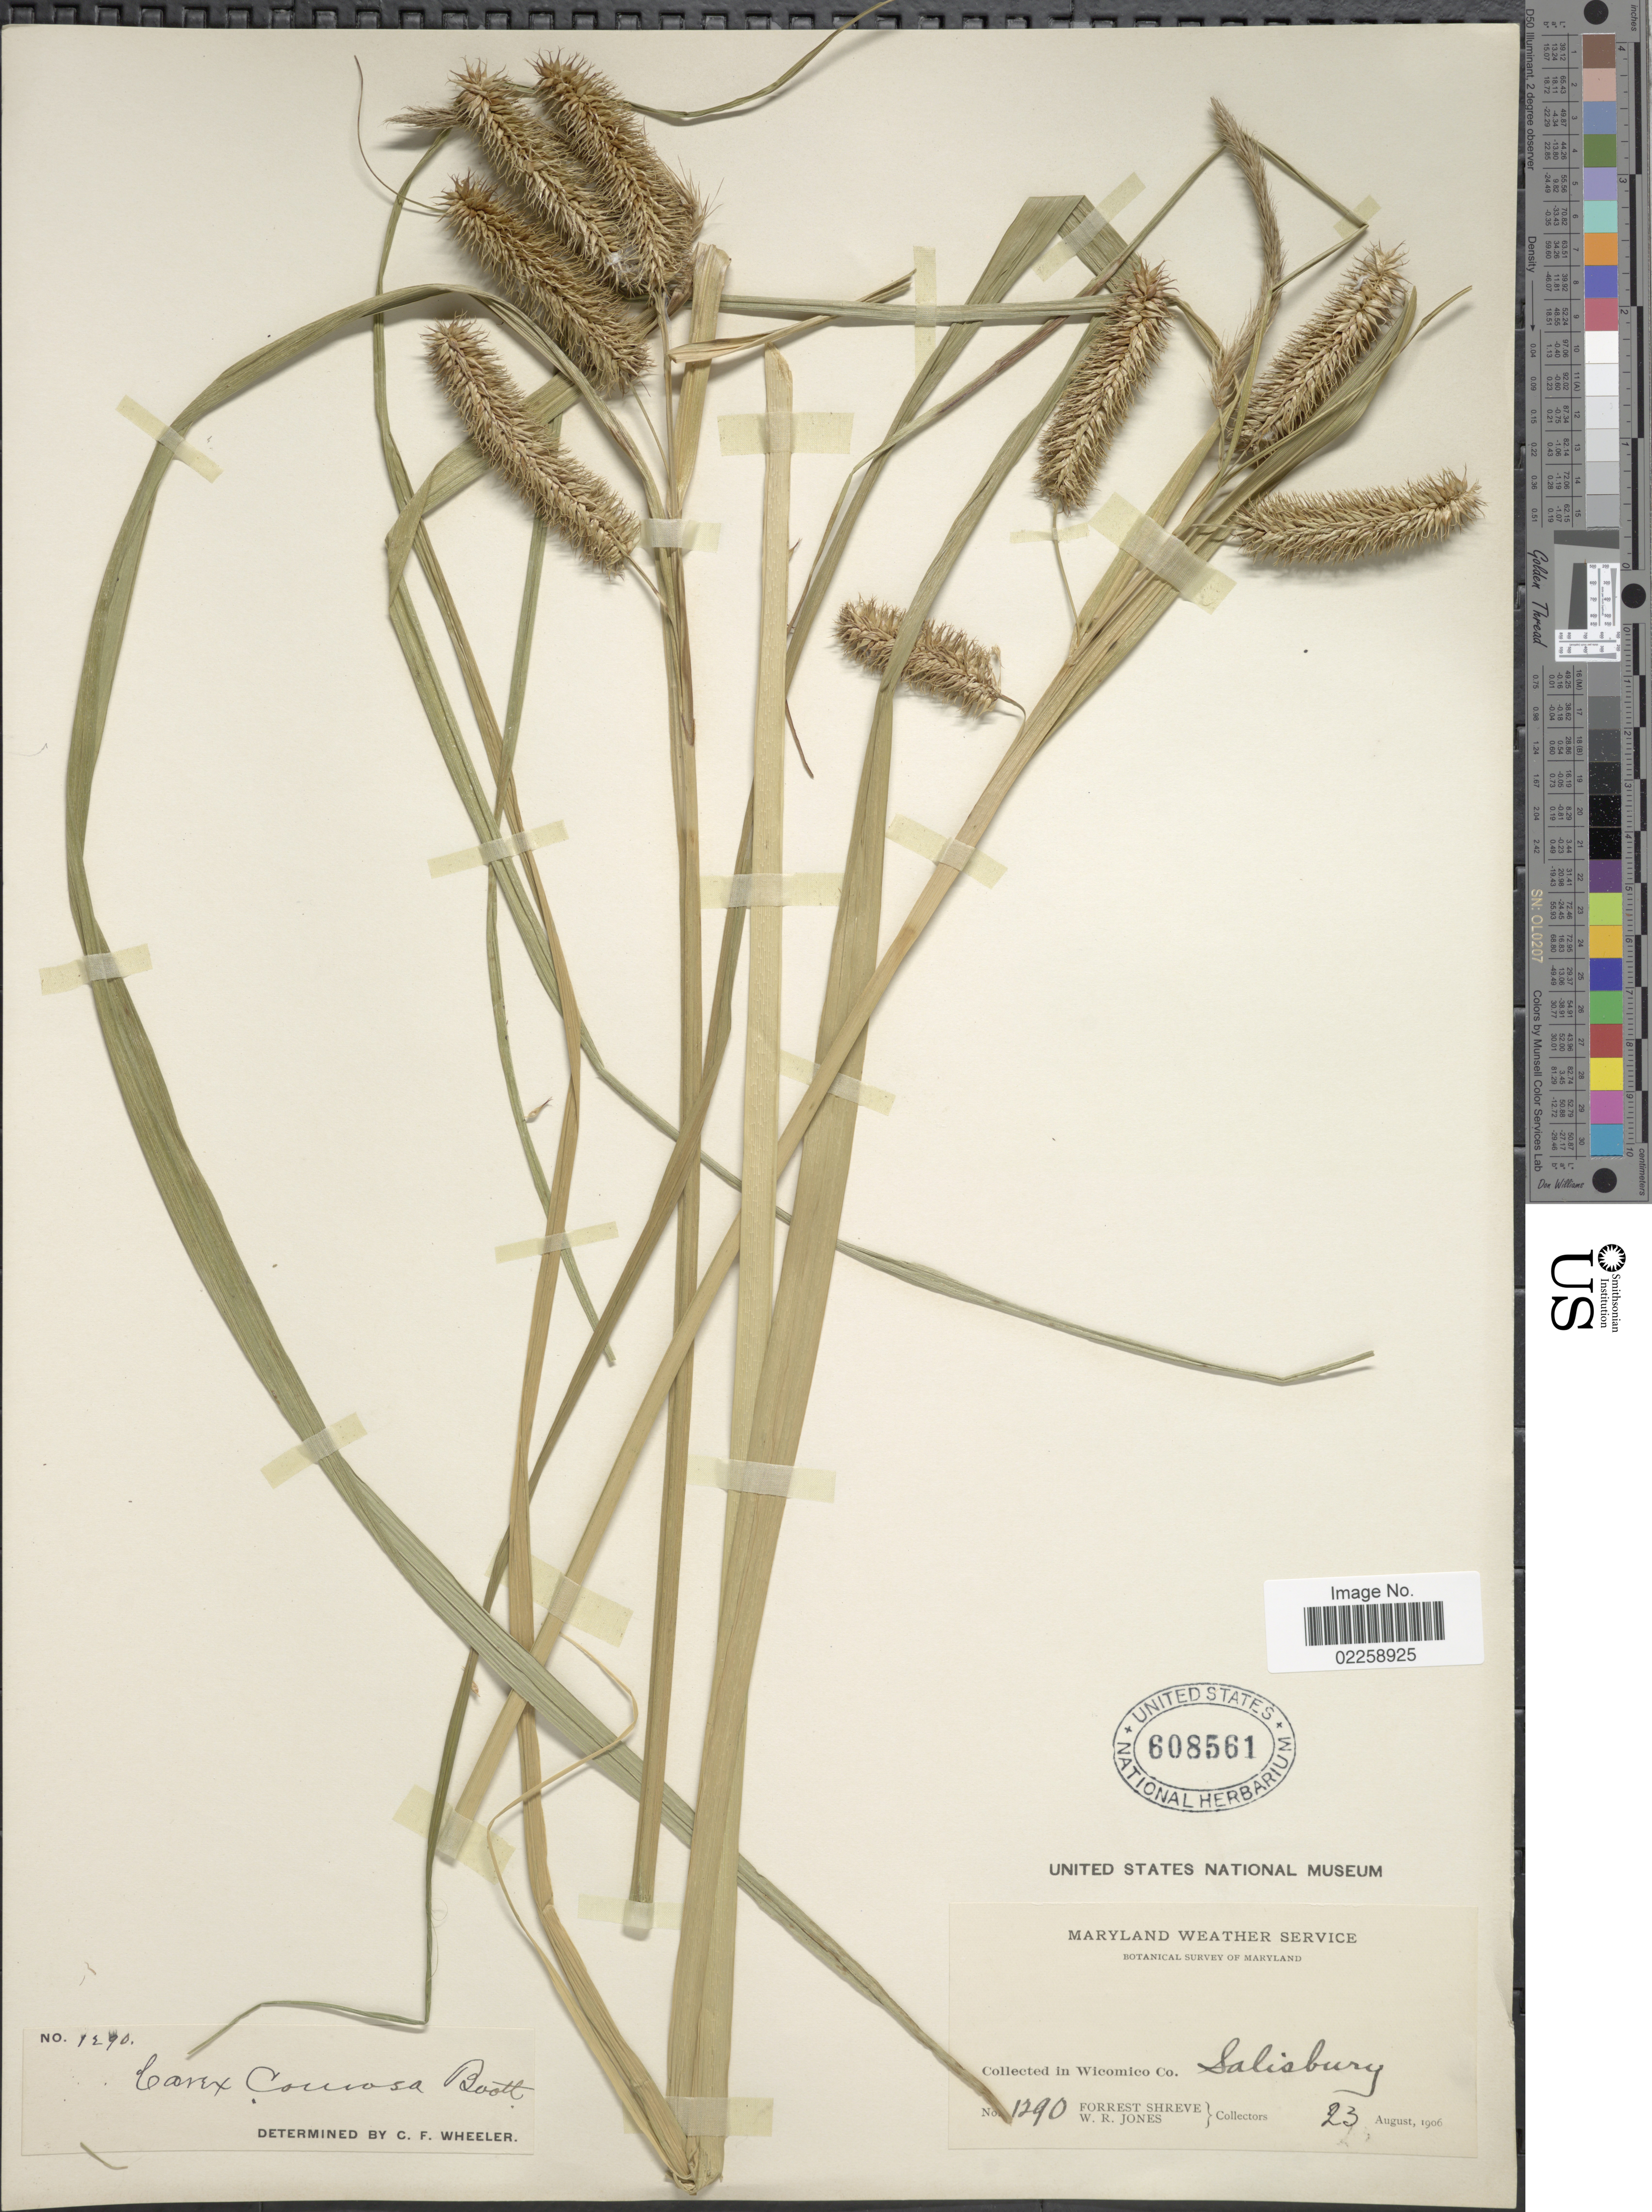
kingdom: Plantae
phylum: Tracheophyta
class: Liliopsida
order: Poales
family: Cyperaceae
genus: Carex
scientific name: Carex comosa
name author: Boott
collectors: F. Shreve & W. R. Jones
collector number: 1290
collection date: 1906-08-23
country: United States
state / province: Maryland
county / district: Wicomico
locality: Salisbury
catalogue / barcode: US 608561